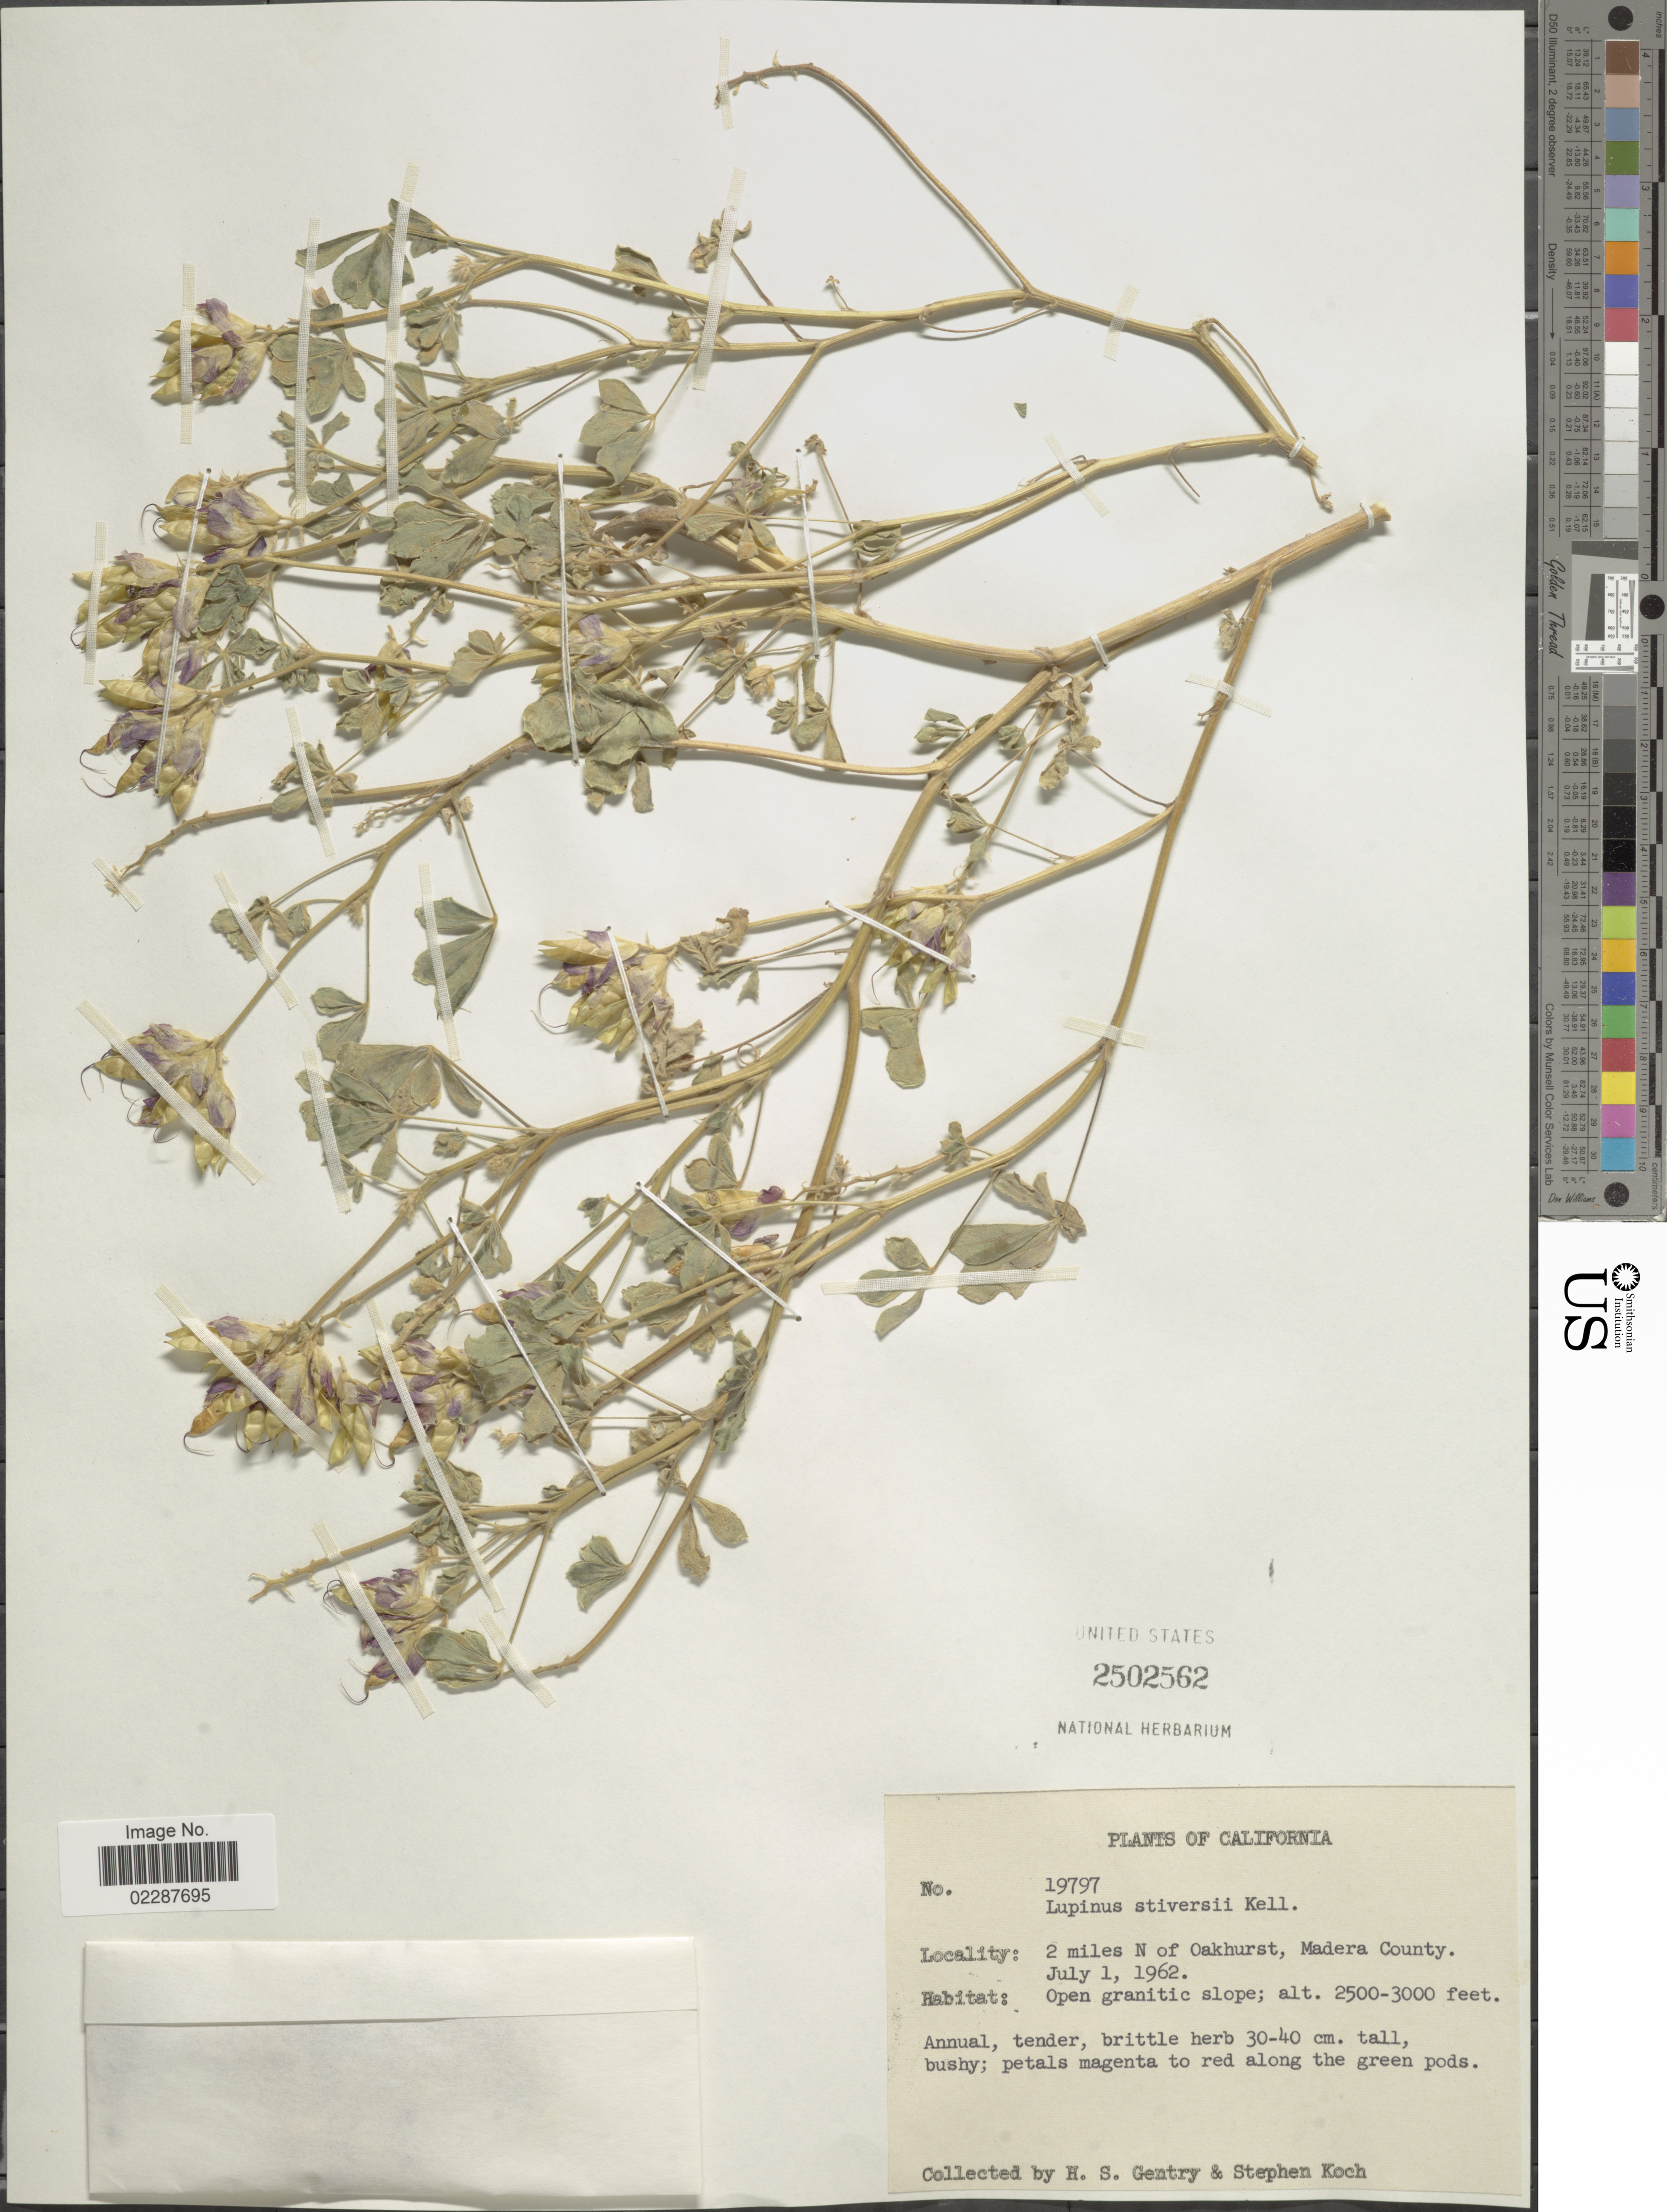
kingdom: Plantae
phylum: Tracheophyta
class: Magnoliopsida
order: Fabales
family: Fabaceae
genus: Lupinus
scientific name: Lupinus stiversii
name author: Kellogg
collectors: H. S. Gentry & S. D. Koch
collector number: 19797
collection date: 1962-07-01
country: United States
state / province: California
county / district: Madera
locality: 2 miles N of Oakhurst, Madera County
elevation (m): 762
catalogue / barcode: US 2502562